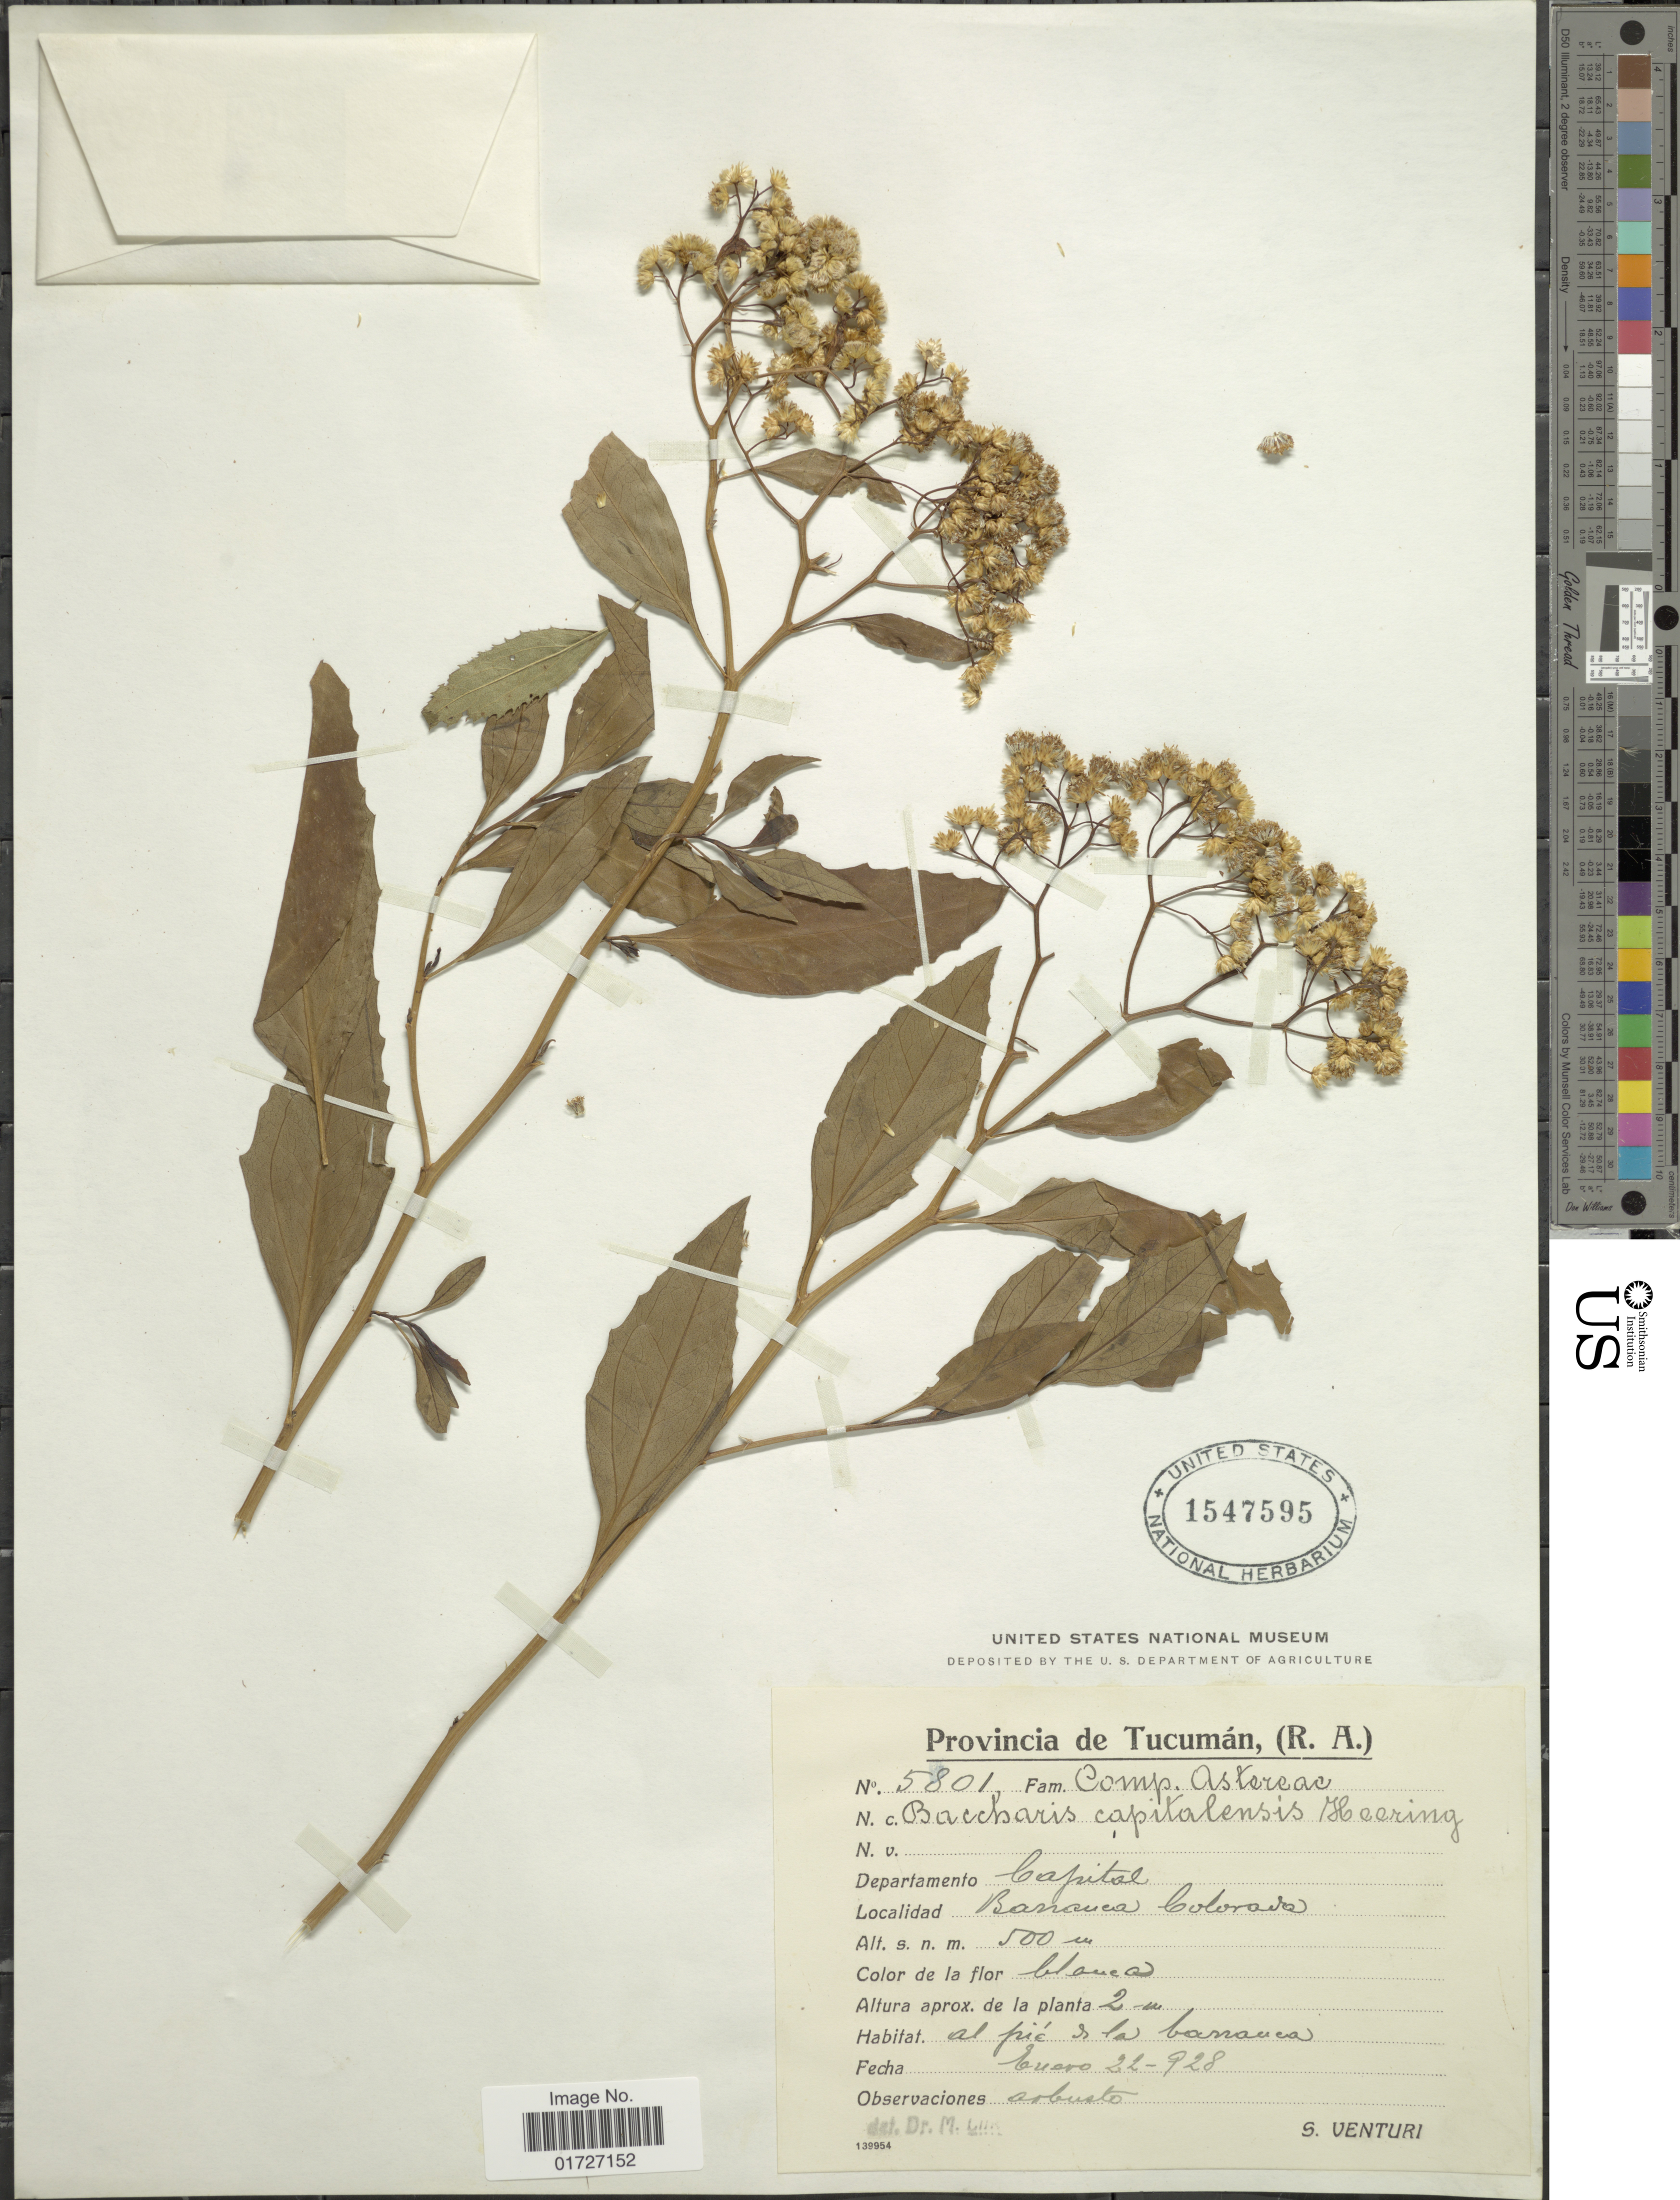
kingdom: Plantae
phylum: Tracheophyta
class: Magnoliopsida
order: Asterales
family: Asteraceae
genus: Baccharis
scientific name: Baccharis capitalensis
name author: Heering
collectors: S. Venturi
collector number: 5801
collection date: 1928-01-22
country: Argentina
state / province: Tucuman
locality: Departamento Capital, Barranca Colorado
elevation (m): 500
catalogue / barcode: US 1547595